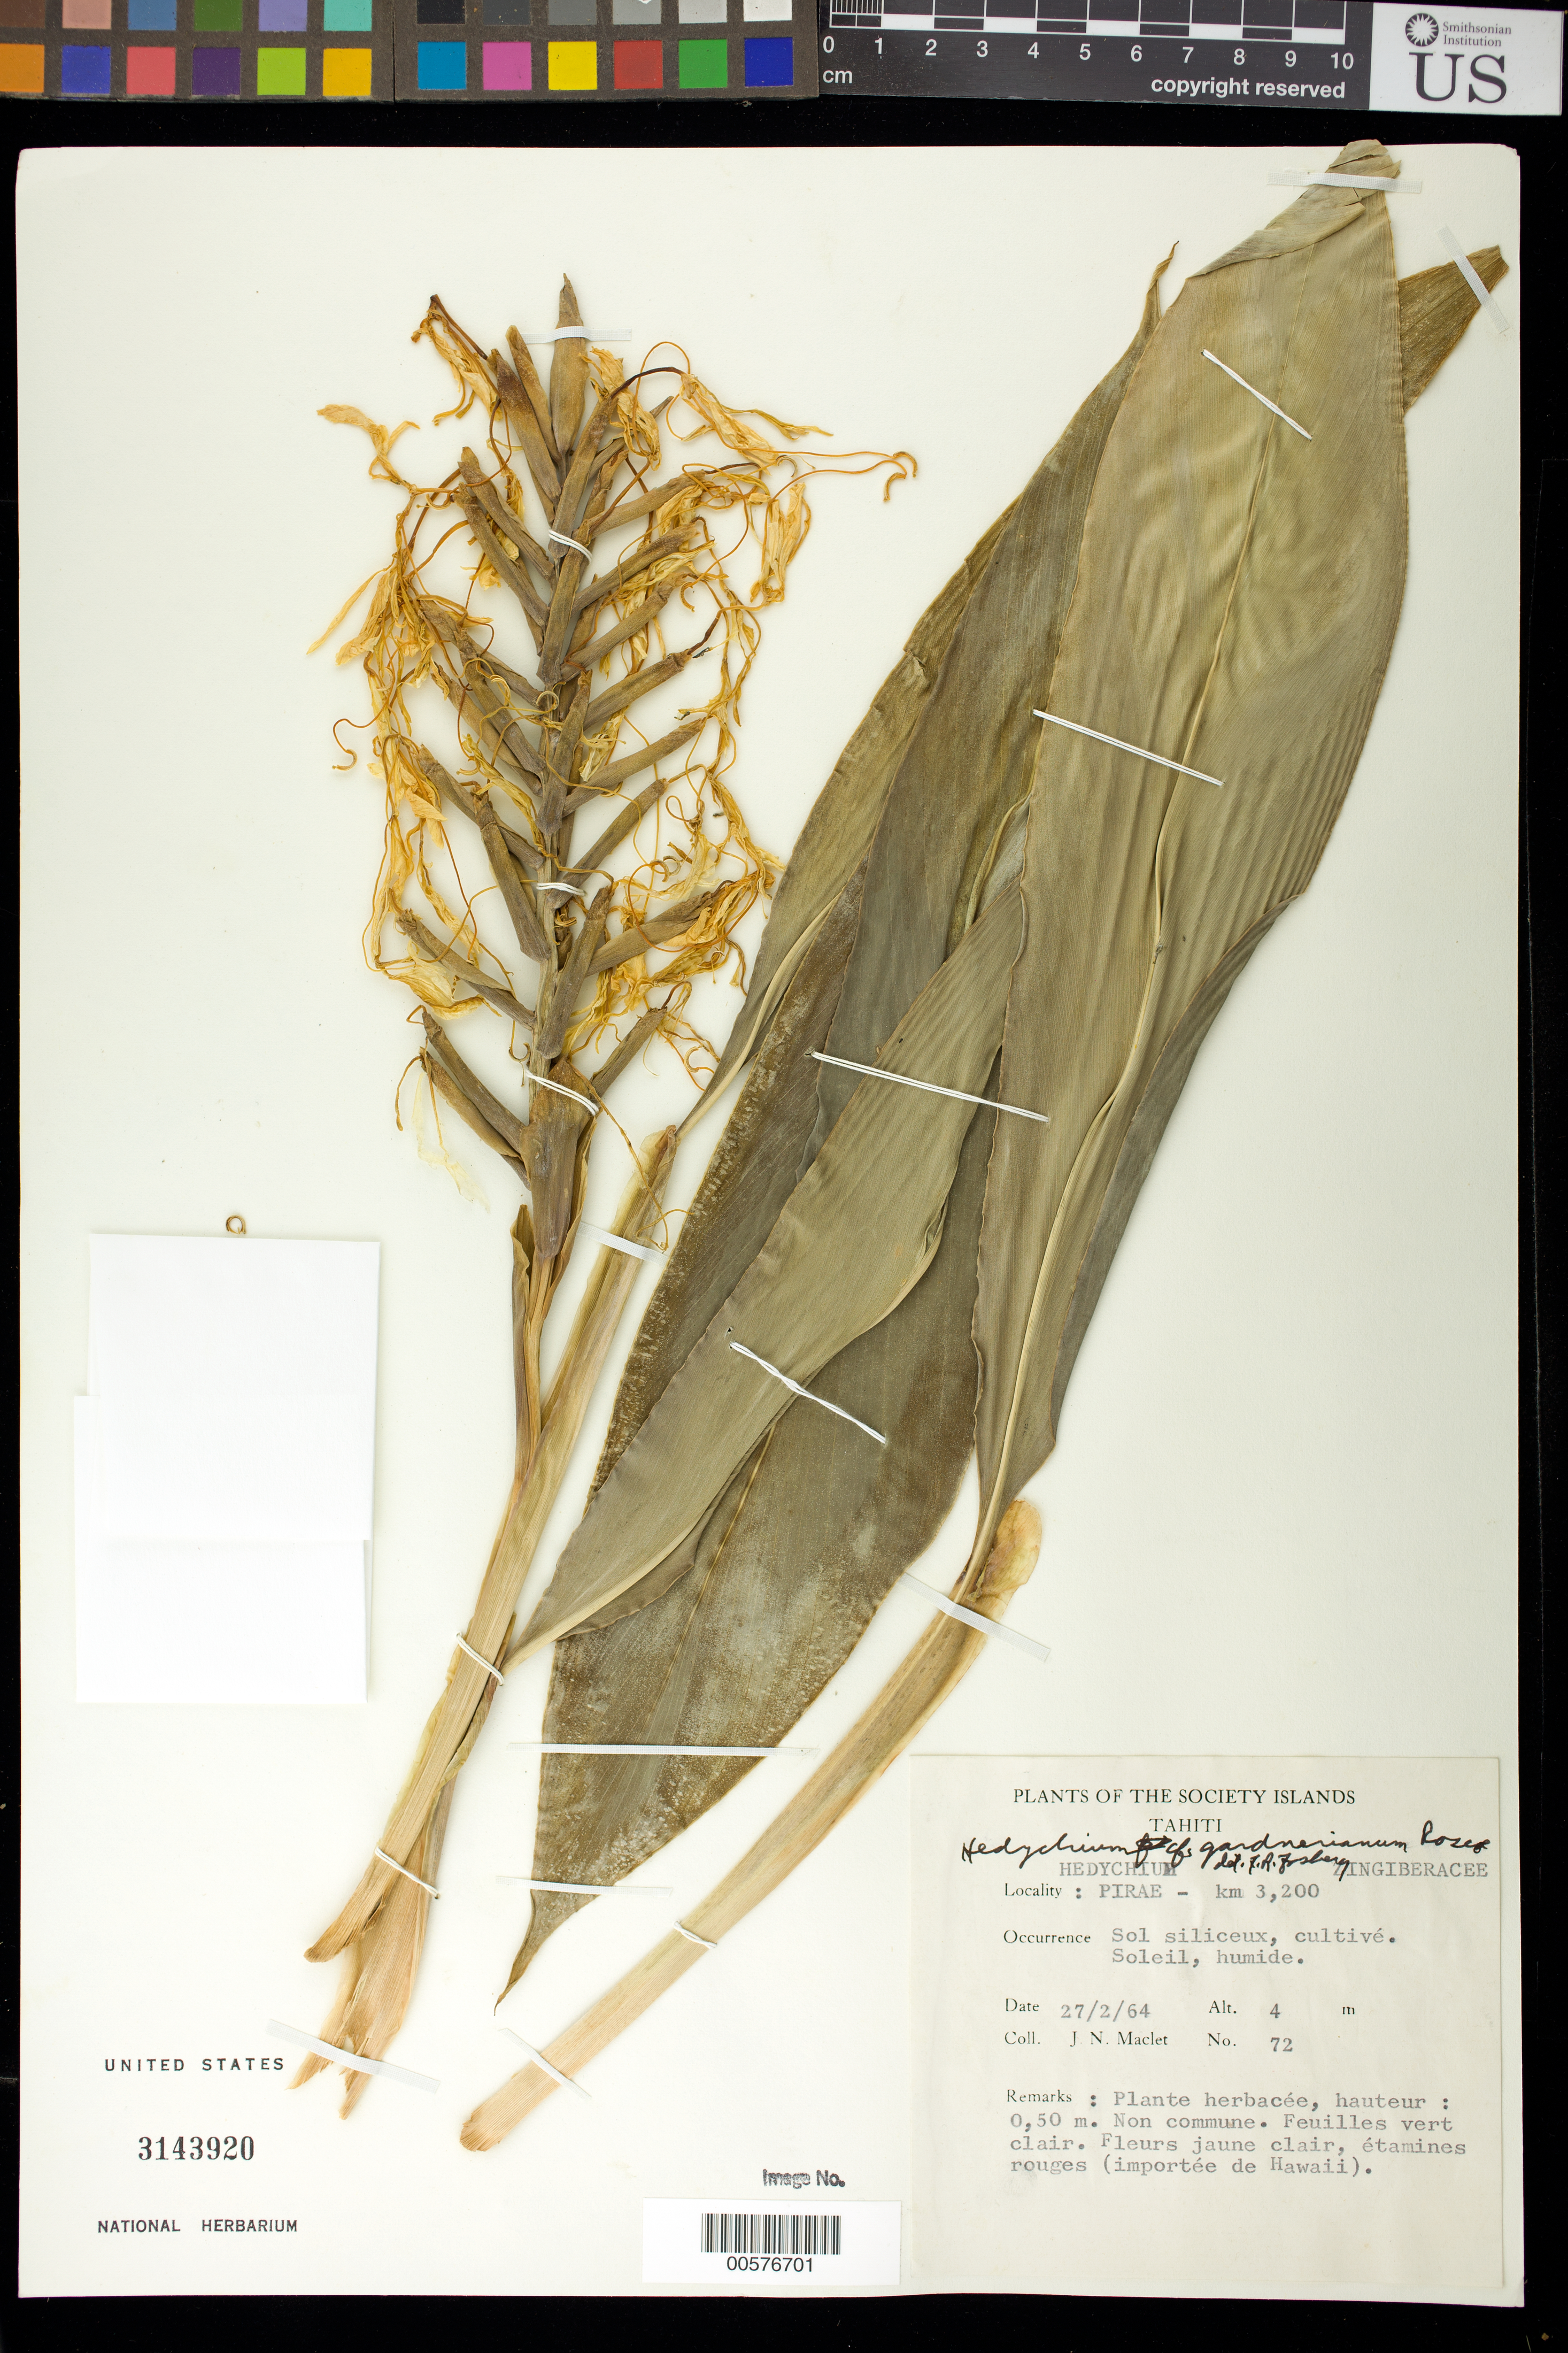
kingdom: Plantae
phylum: Tracheophyta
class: Liliopsida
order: Zingiberales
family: Zingiberaceae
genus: Hedychium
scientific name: Hedychium gardnerianum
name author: Sheppard ex Ker Gawl.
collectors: J. Maclet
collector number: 72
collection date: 1964-02-27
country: French Polynesia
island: Tahiti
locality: Pirae- km 3200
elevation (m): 4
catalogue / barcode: US 3143920